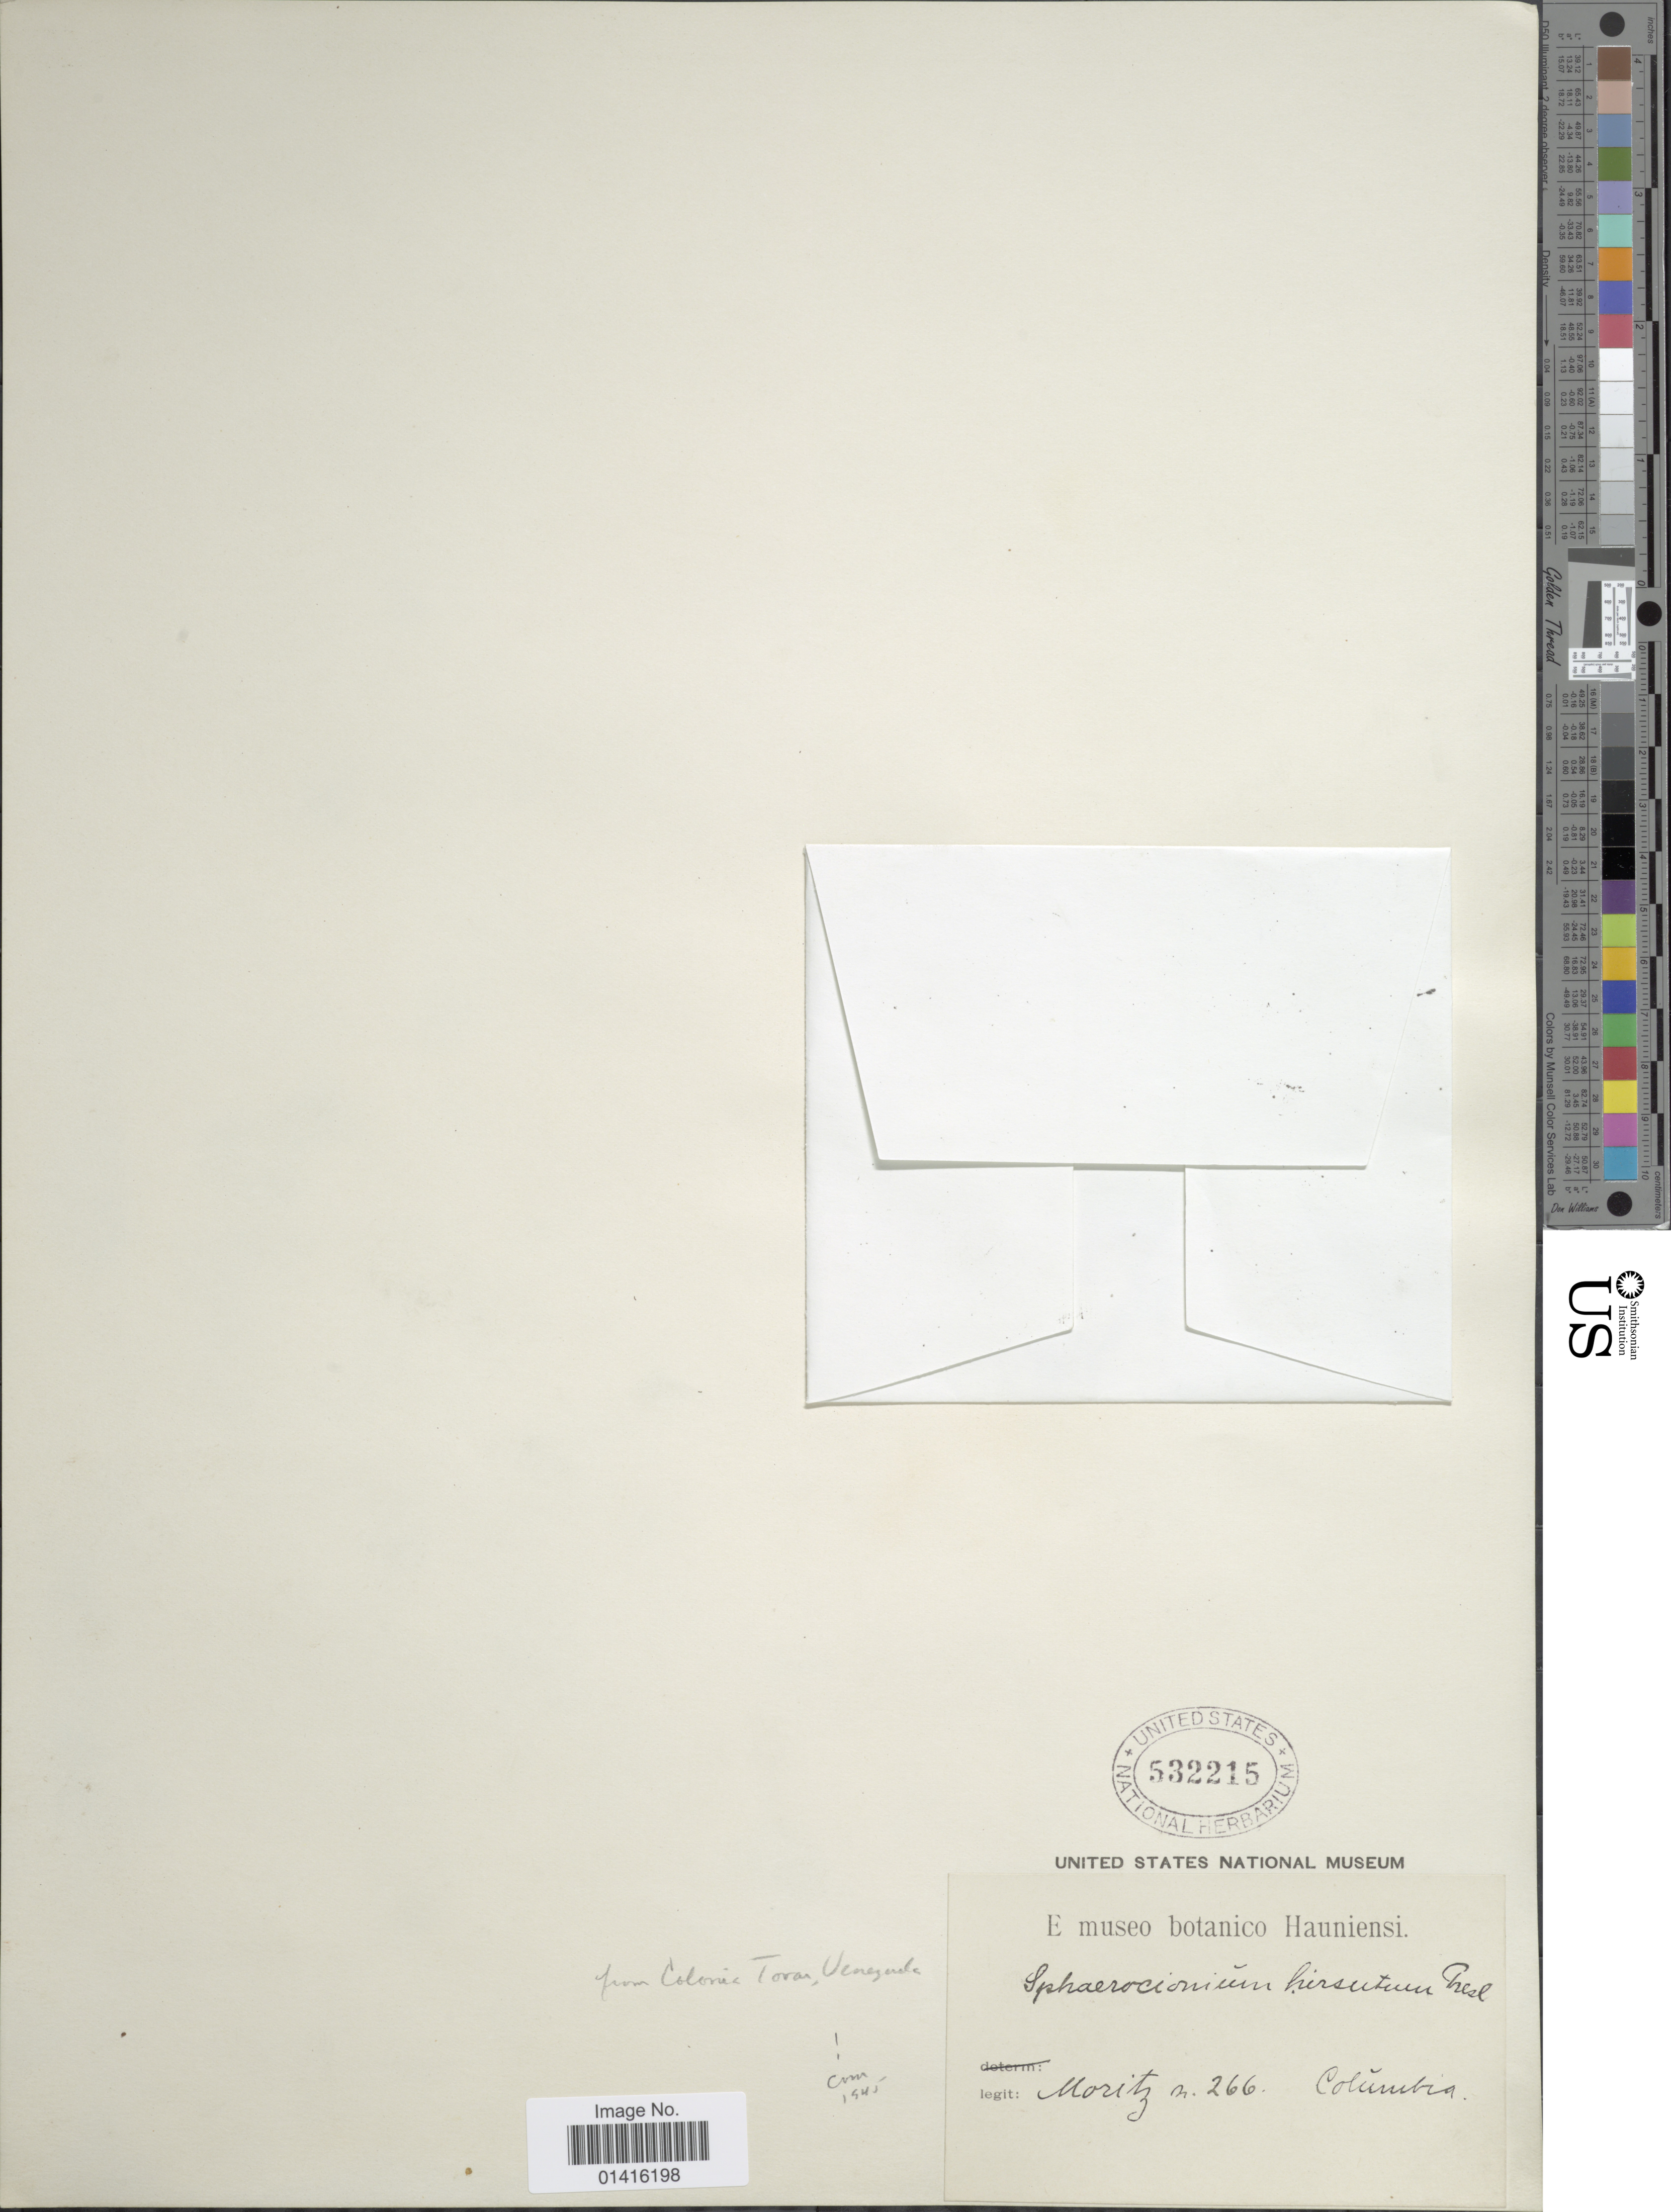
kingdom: Plantae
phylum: Tracheophyta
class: Polypodiopsida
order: Hymenophyllales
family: Hymenophyllaceae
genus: Hymenophyllum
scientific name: Hymenophyllum fragile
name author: (Hedw.) C.V. Morton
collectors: Moritz, --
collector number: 266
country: Colombia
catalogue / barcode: US 532215